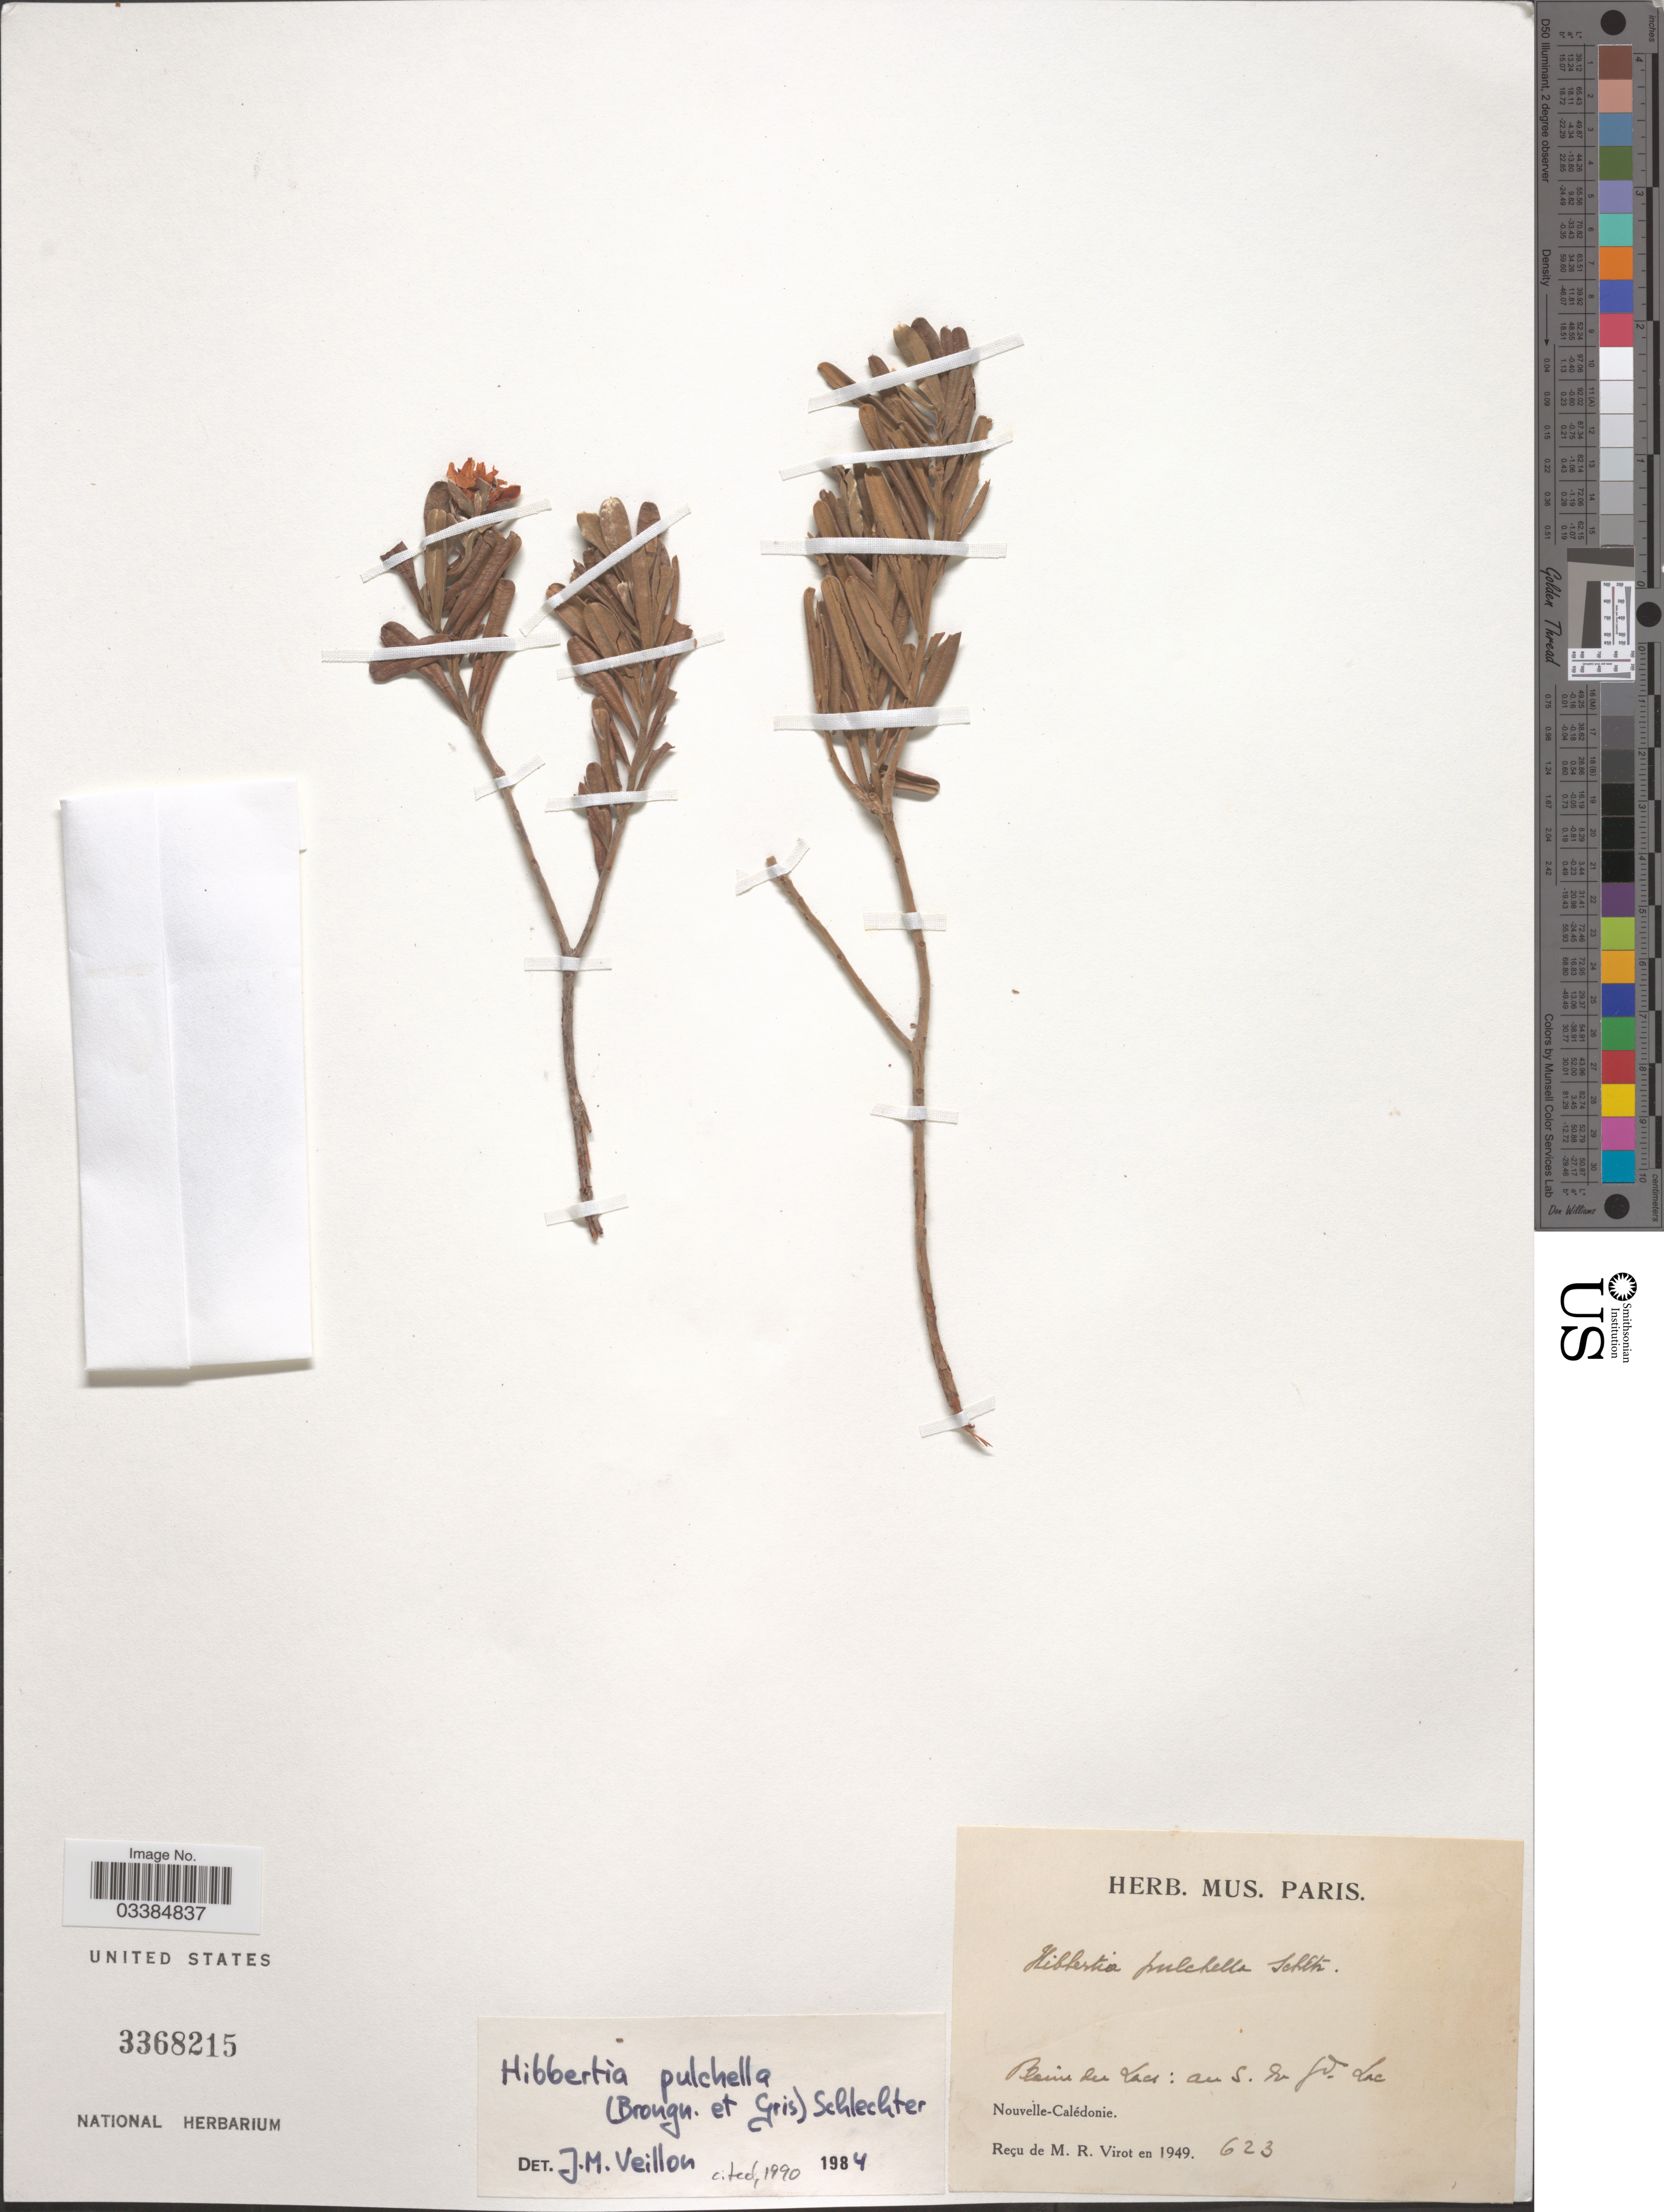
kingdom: Plantae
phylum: Tracheophyta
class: Magnoliopsida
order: Dilleniales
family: Dilleniaceae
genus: Hibbertia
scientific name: Hibbertia pulchella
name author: (Brongn. & Gris) Schltr.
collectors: M. Virot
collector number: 623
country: New Caledonia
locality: Plaine des Lacs: au S. du [interpreted] Fd. [interpreted] Lac.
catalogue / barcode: US 3368215